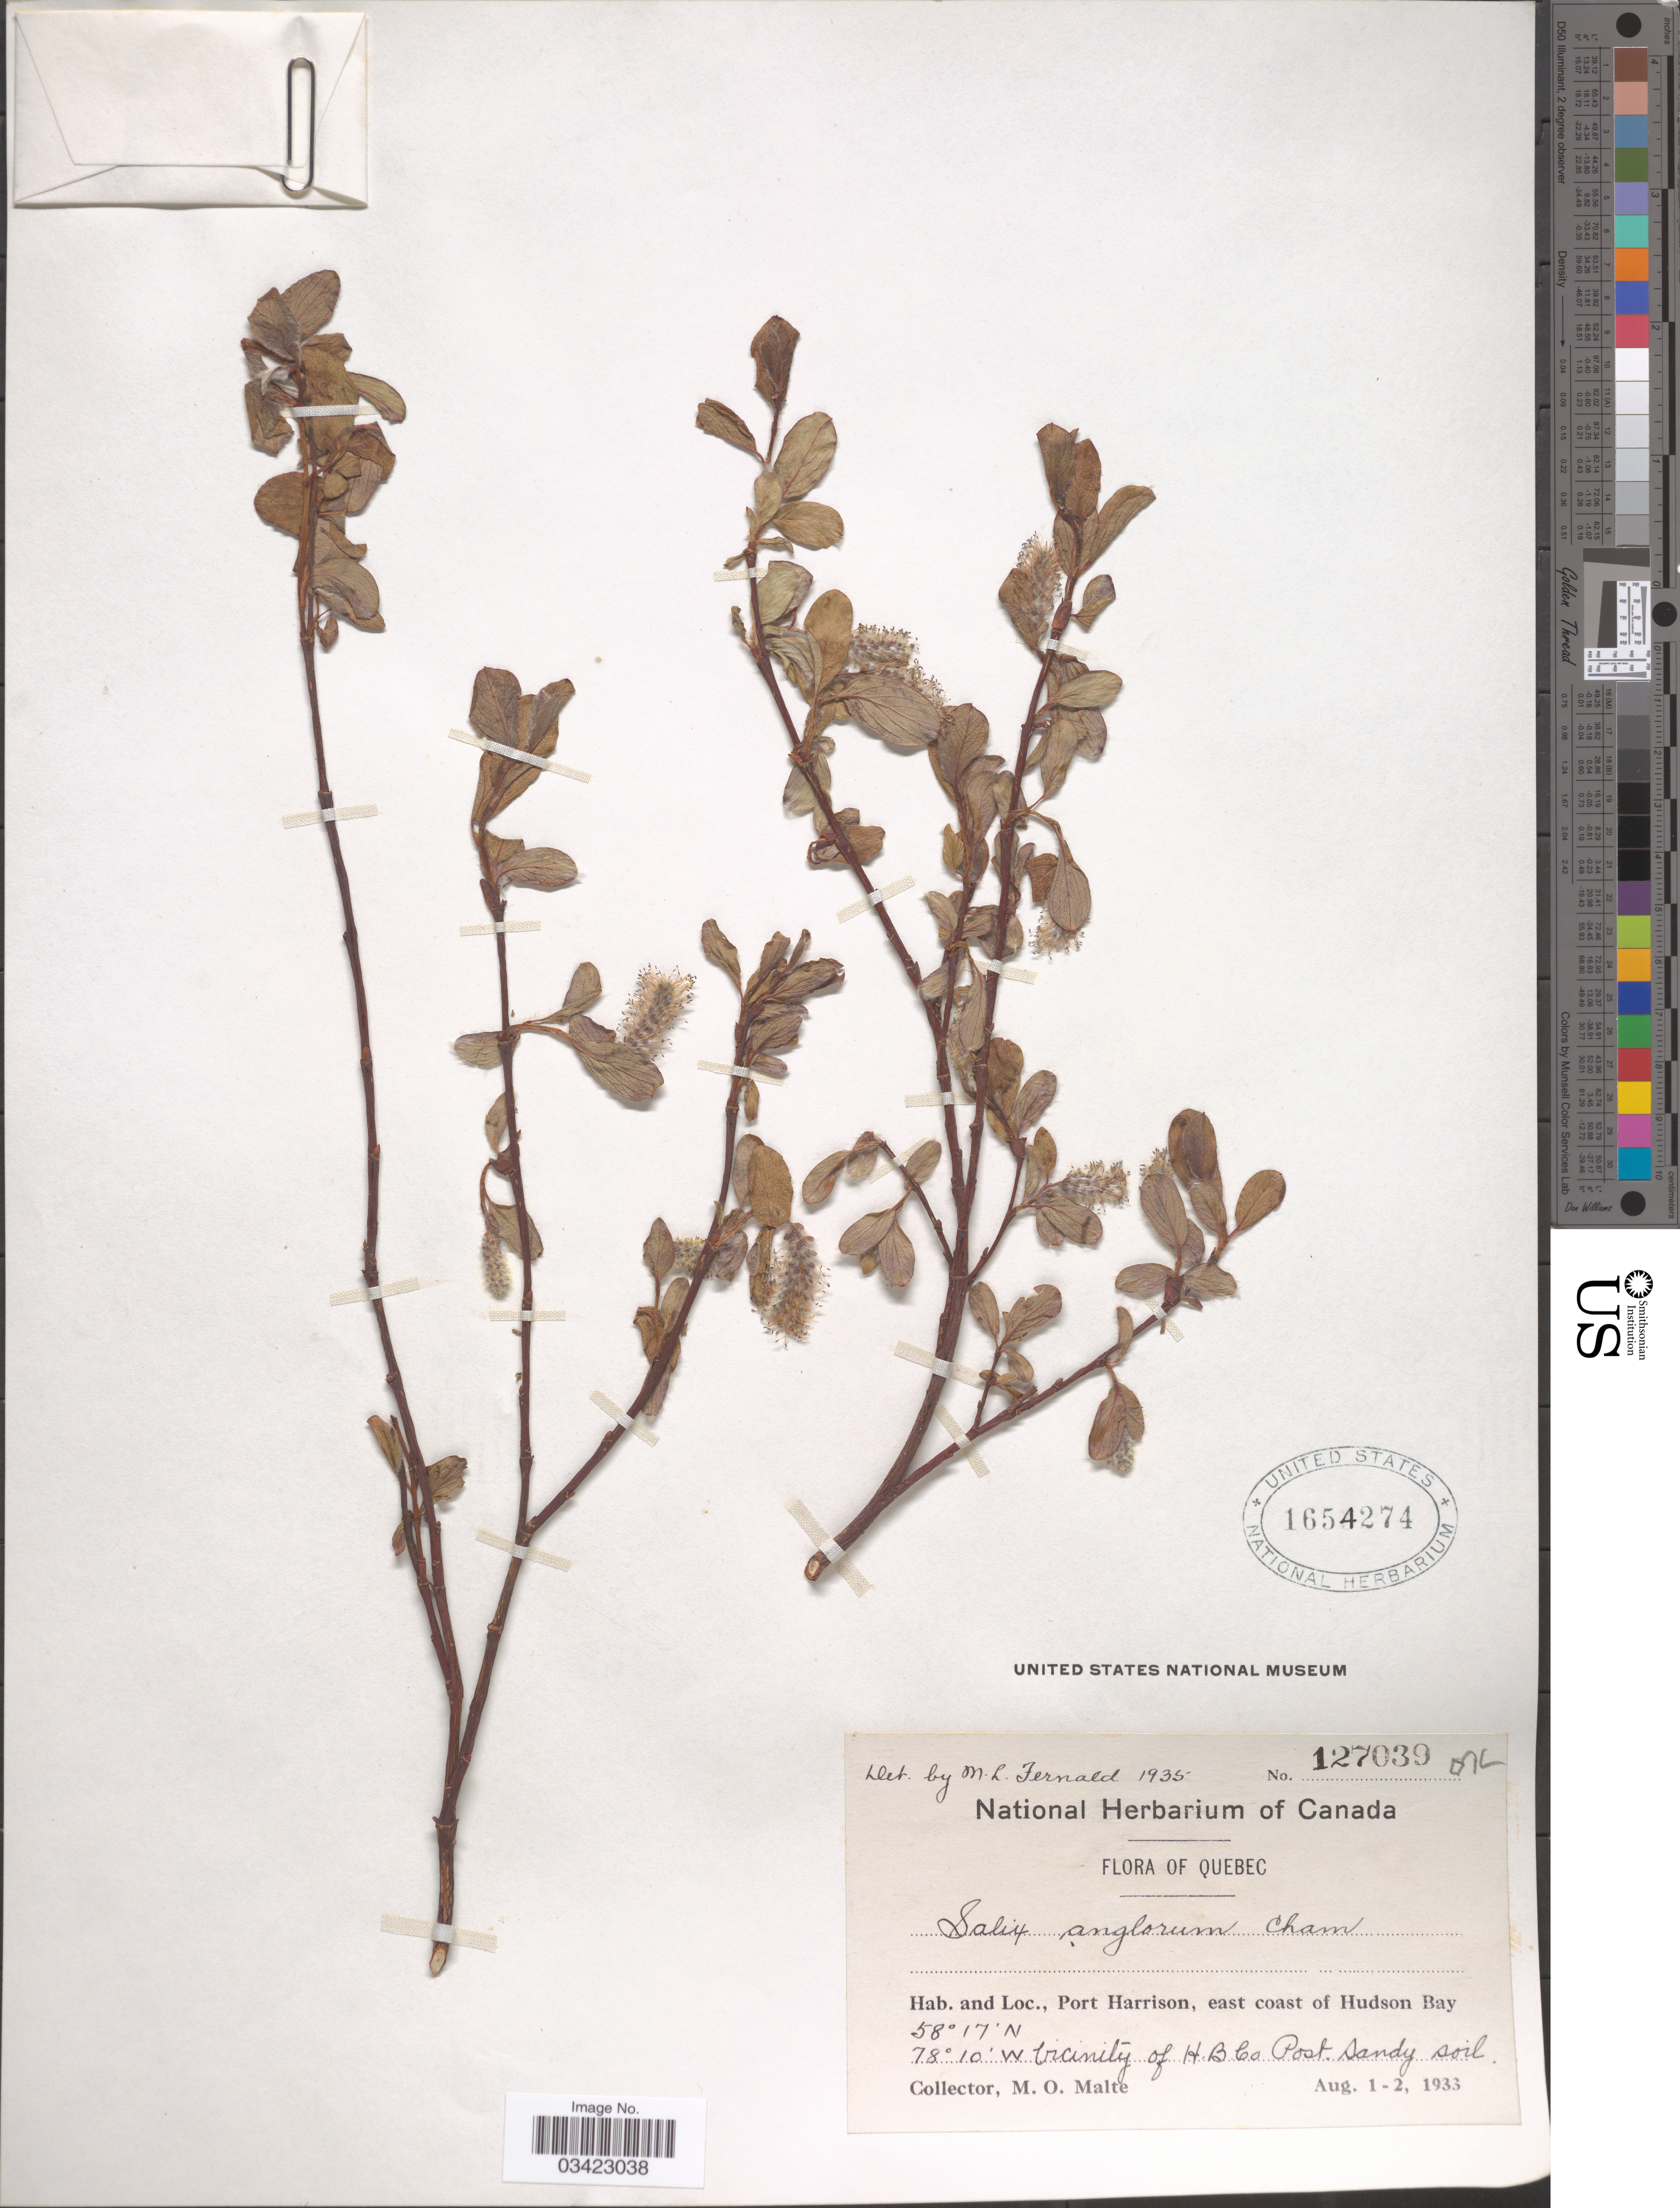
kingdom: Plantae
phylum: Tracheophyta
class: Magnoliopsida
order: Malpighiales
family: Salicaceae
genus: Salix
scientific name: Salix anglorum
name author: Cham.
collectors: M. O. Malte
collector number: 127039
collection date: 1933-08-01/1933-08-02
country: Canada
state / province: Quebec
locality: Port Harrison, east coast of Hudson Bay. Trinity of H.B. Co Post.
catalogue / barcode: US 1654274